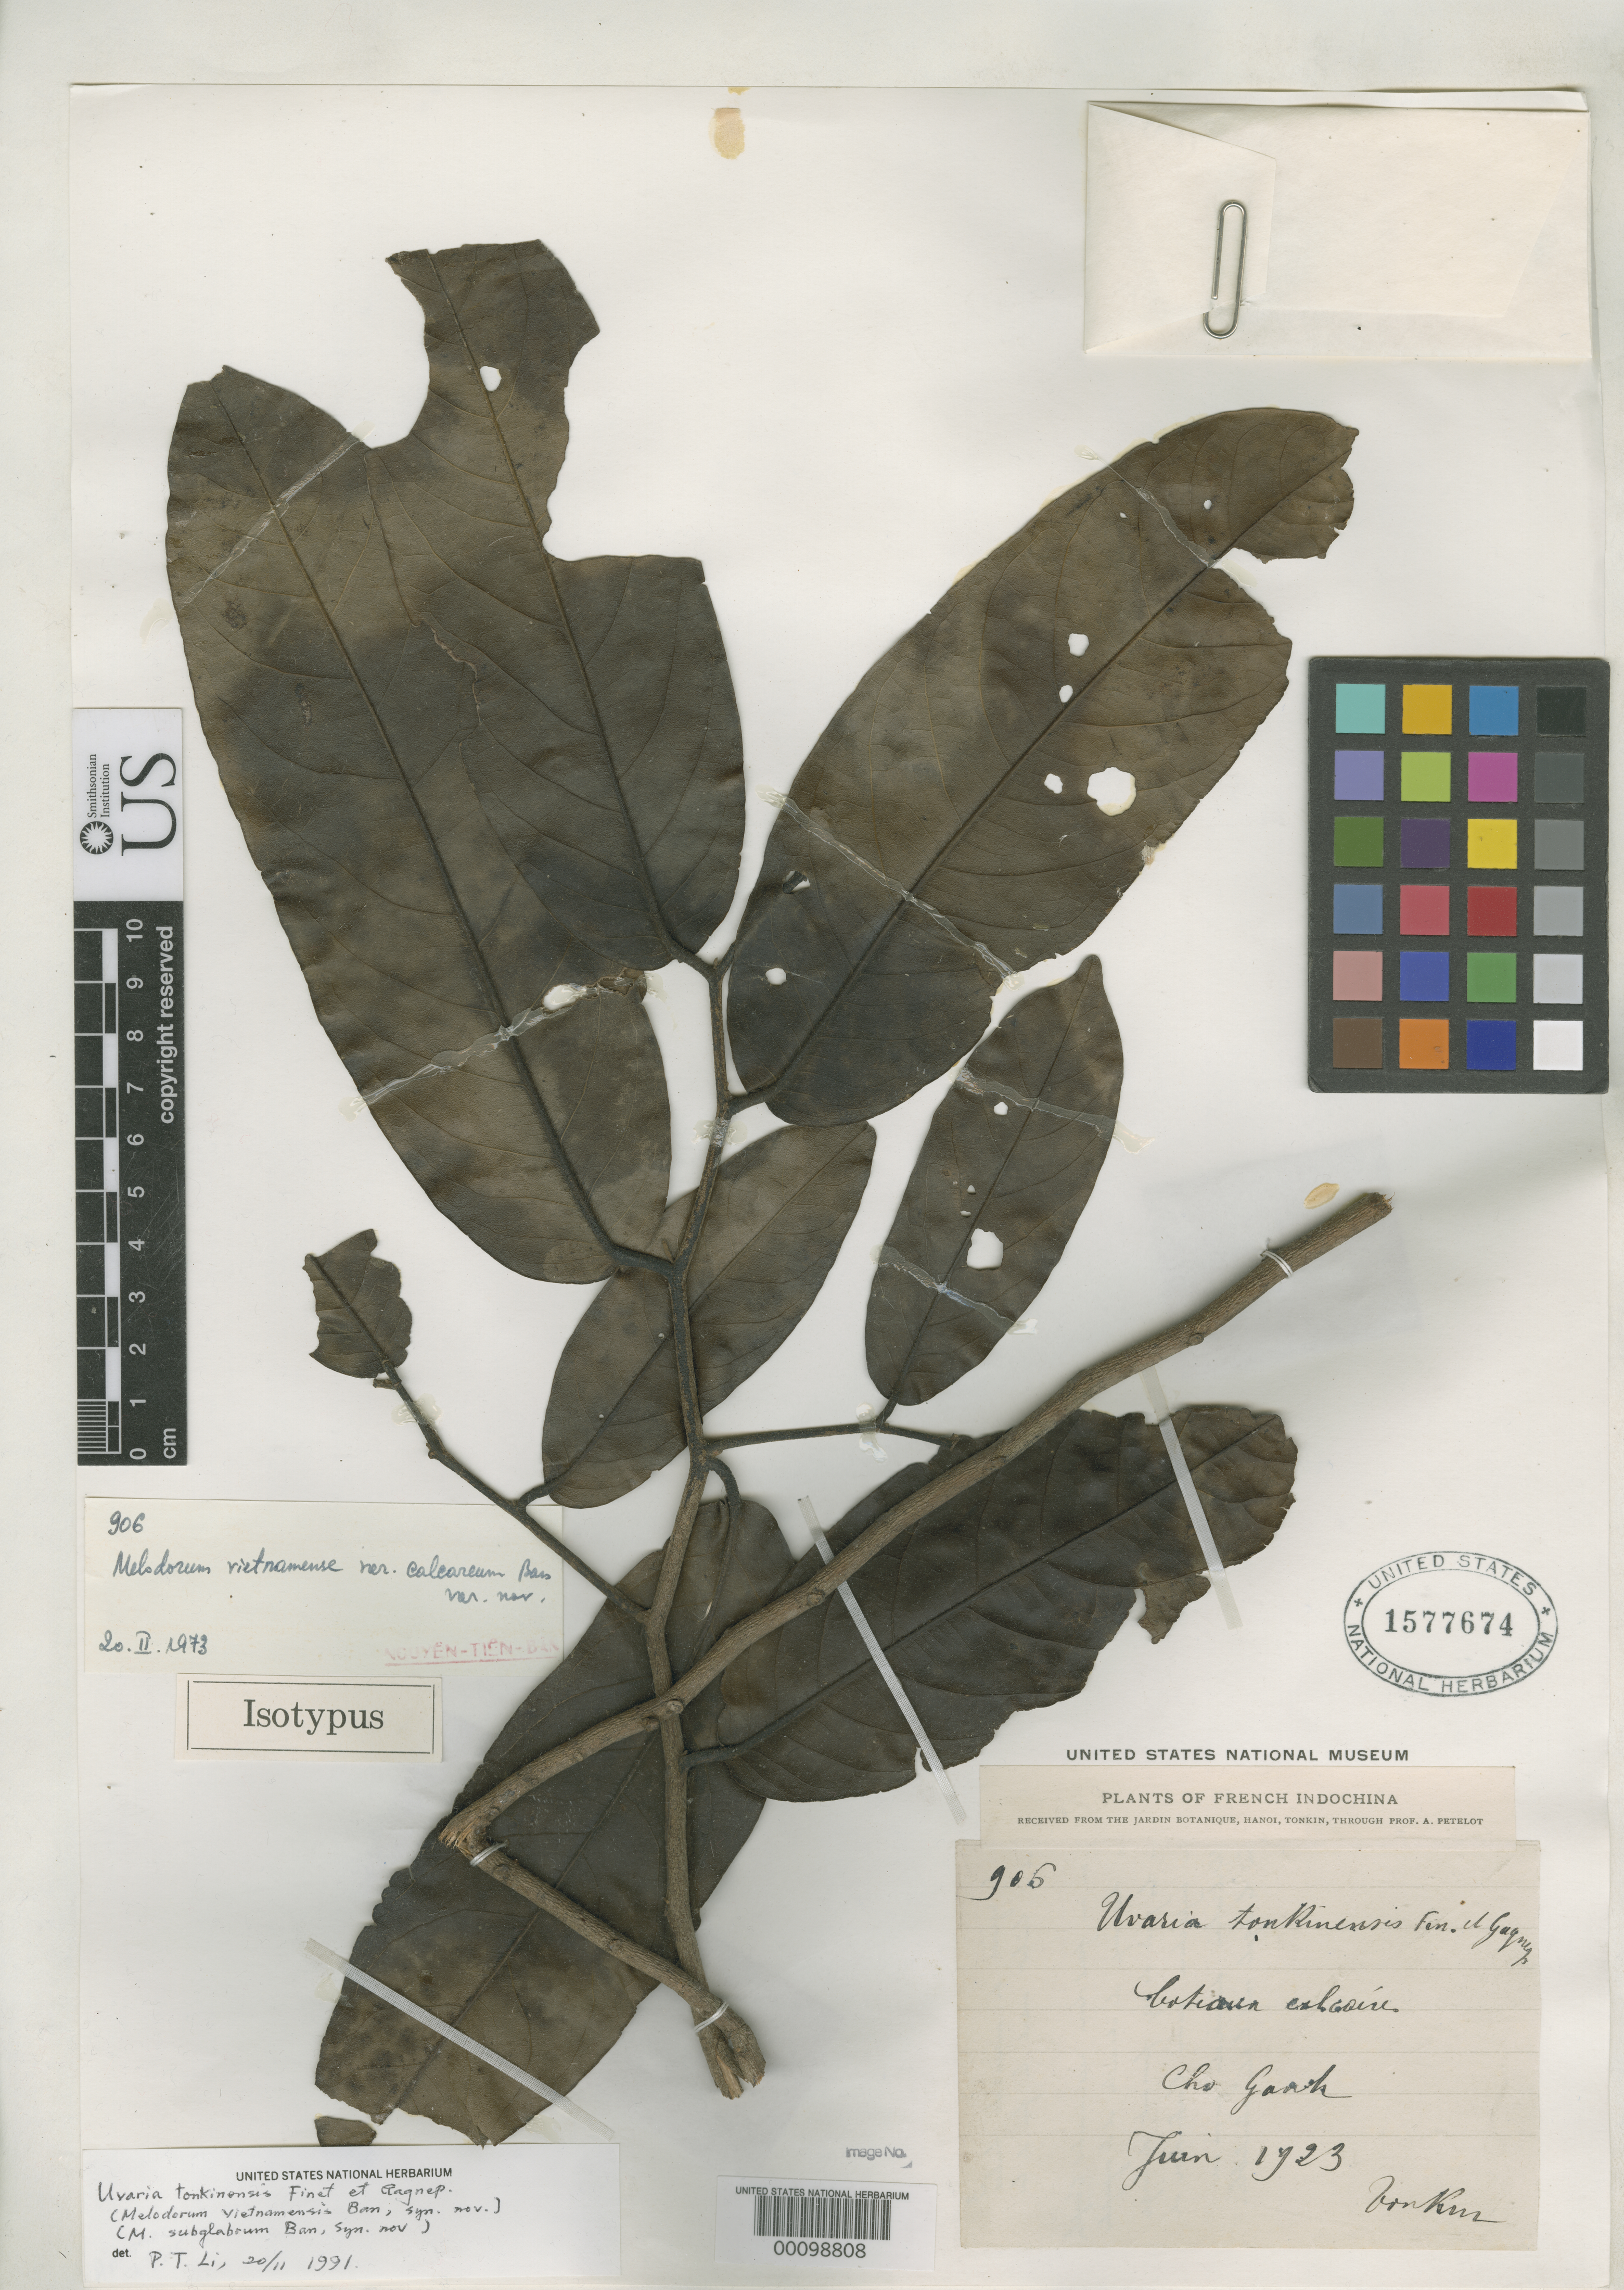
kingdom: Plantae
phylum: Tracheophyta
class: Magnoliopsida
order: Magnoliales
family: Annonaceae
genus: Melodorum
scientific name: Melodorum vietnamense var. calcareum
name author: Bân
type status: Isotype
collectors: P. A. Pételot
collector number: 906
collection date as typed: Jun 1923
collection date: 1923-06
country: Vietnam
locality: Tokin, Ninh Binh, Choganh.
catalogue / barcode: US 1577674